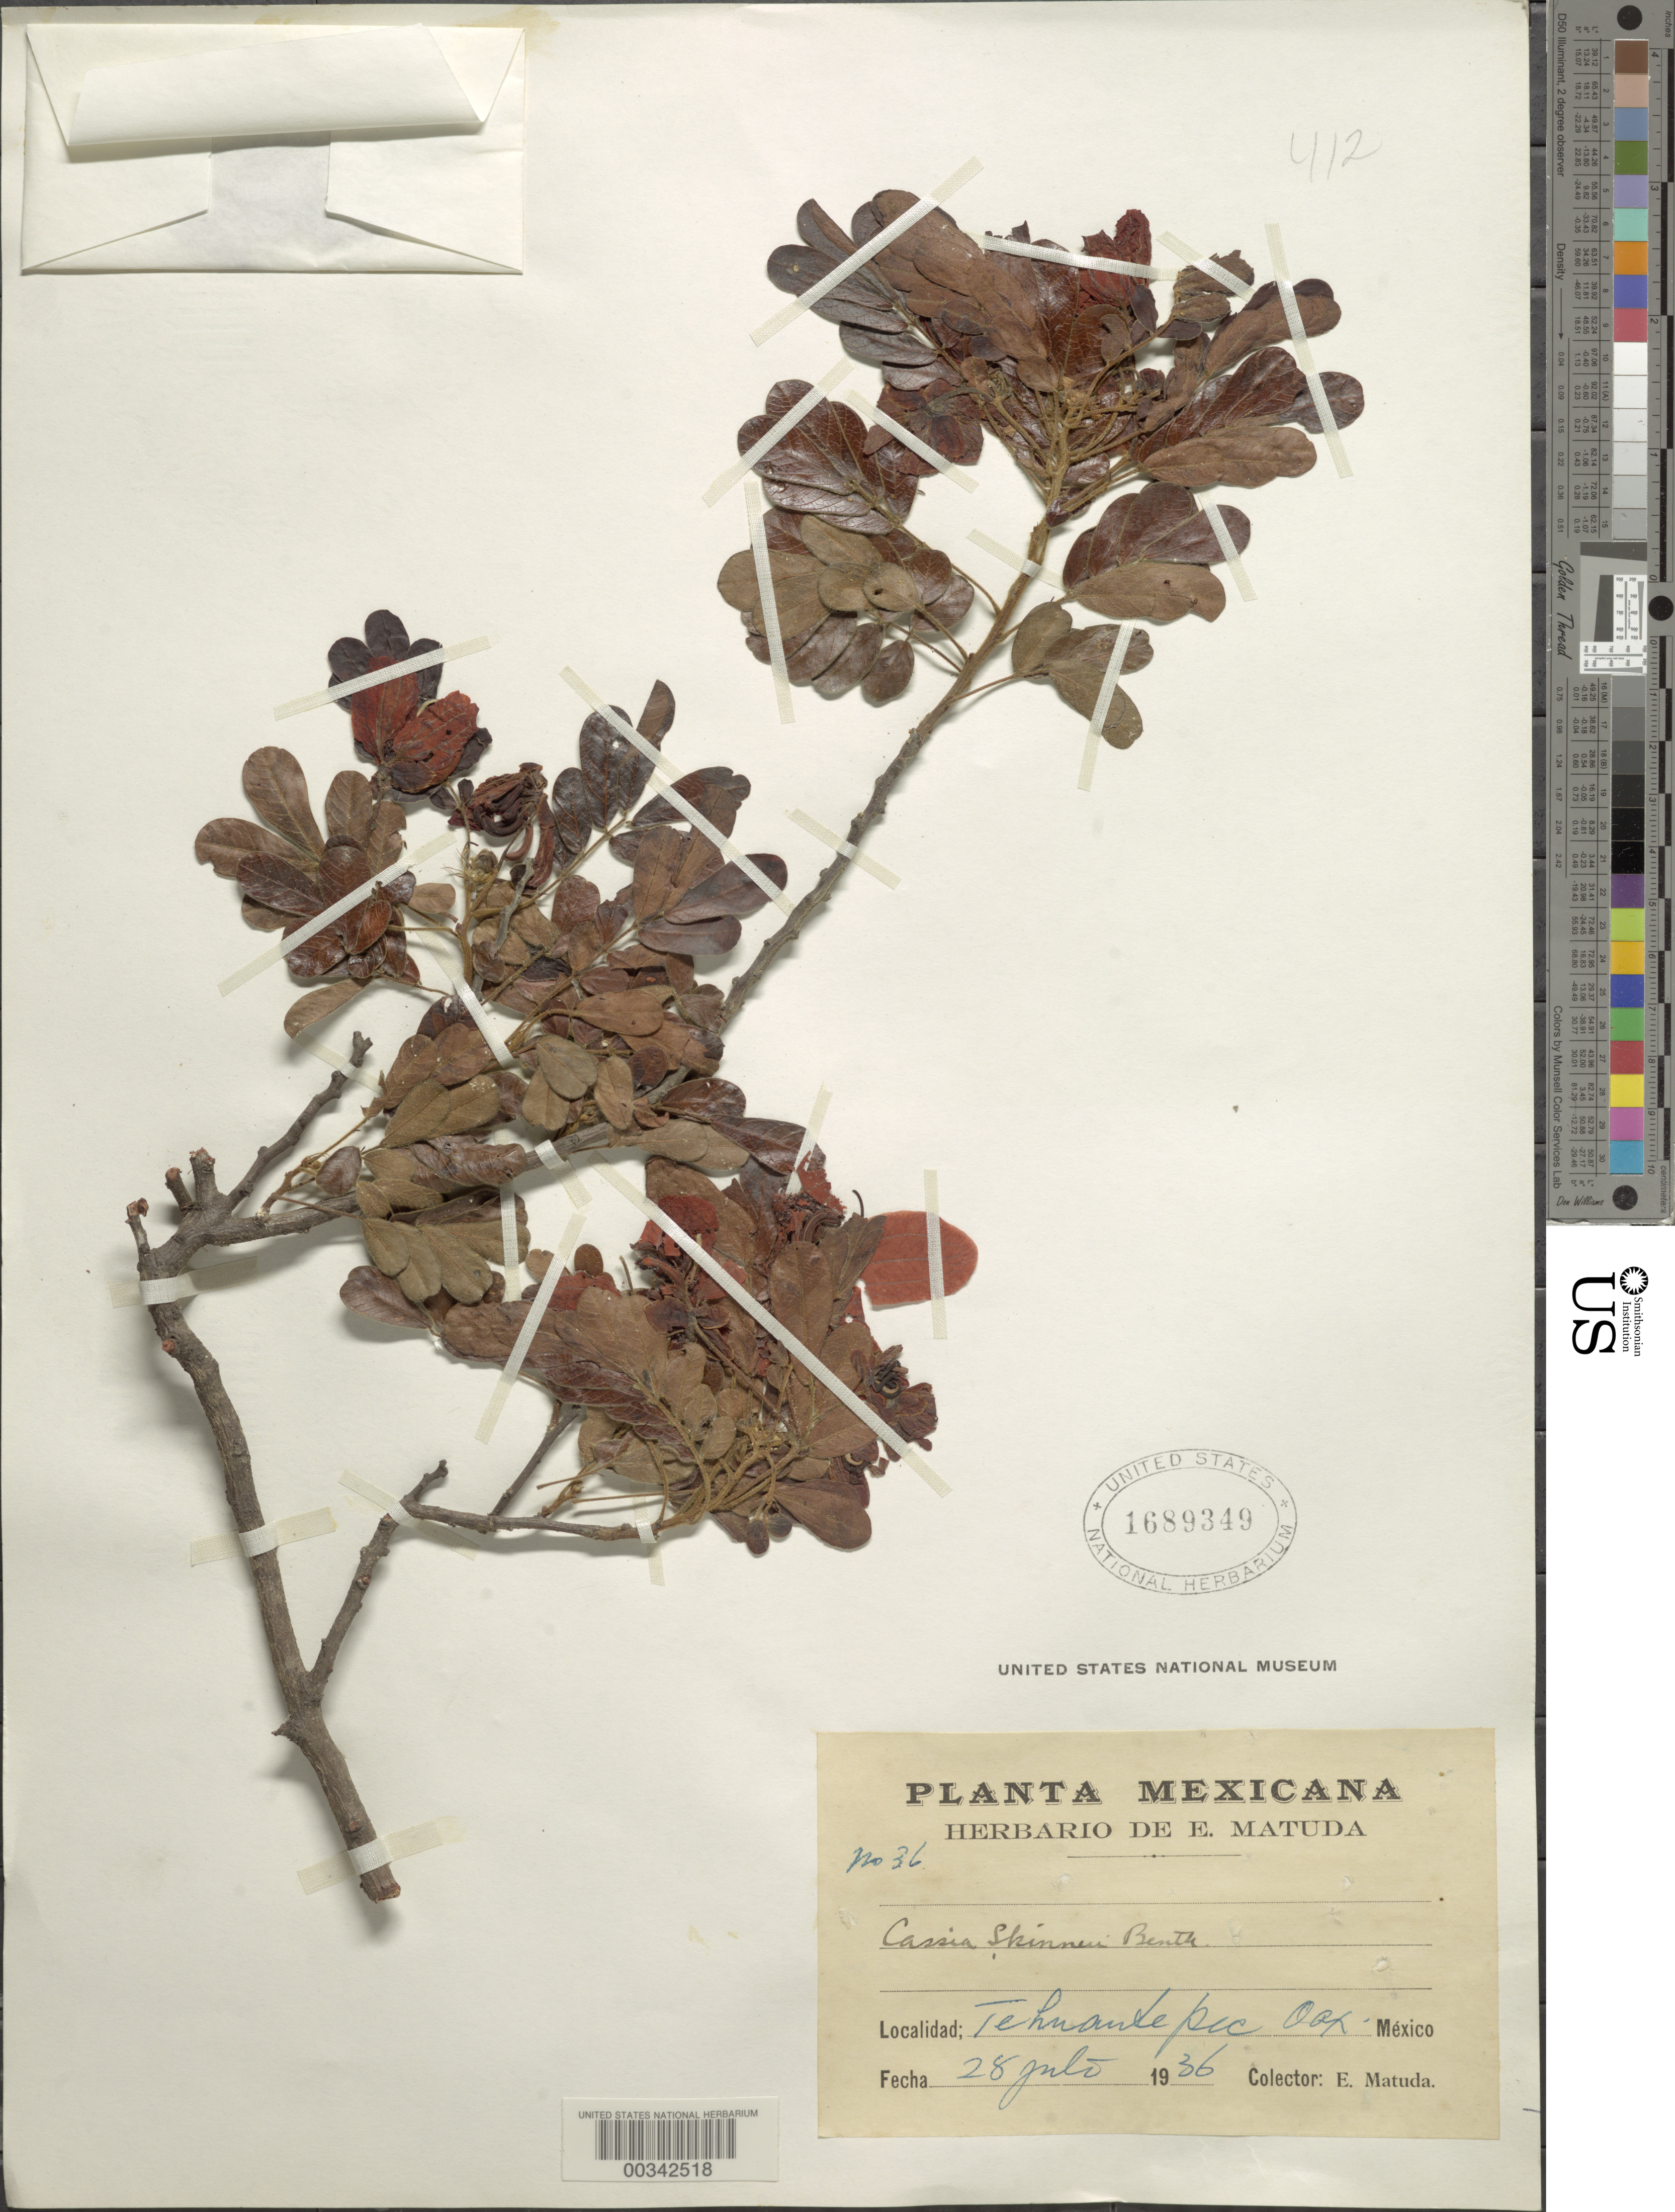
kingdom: Plantae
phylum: Tracheophyta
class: Magnoliopsida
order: Fabales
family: Fabaceae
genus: Senna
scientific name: Senna skinneri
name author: (Benth.) H.S. Irwin & Barneby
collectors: E. Matuda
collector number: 36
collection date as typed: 28 Jul 1936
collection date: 1936-07-28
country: Mexico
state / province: Oaxaca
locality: Tehuantepec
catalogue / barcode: US 1689349